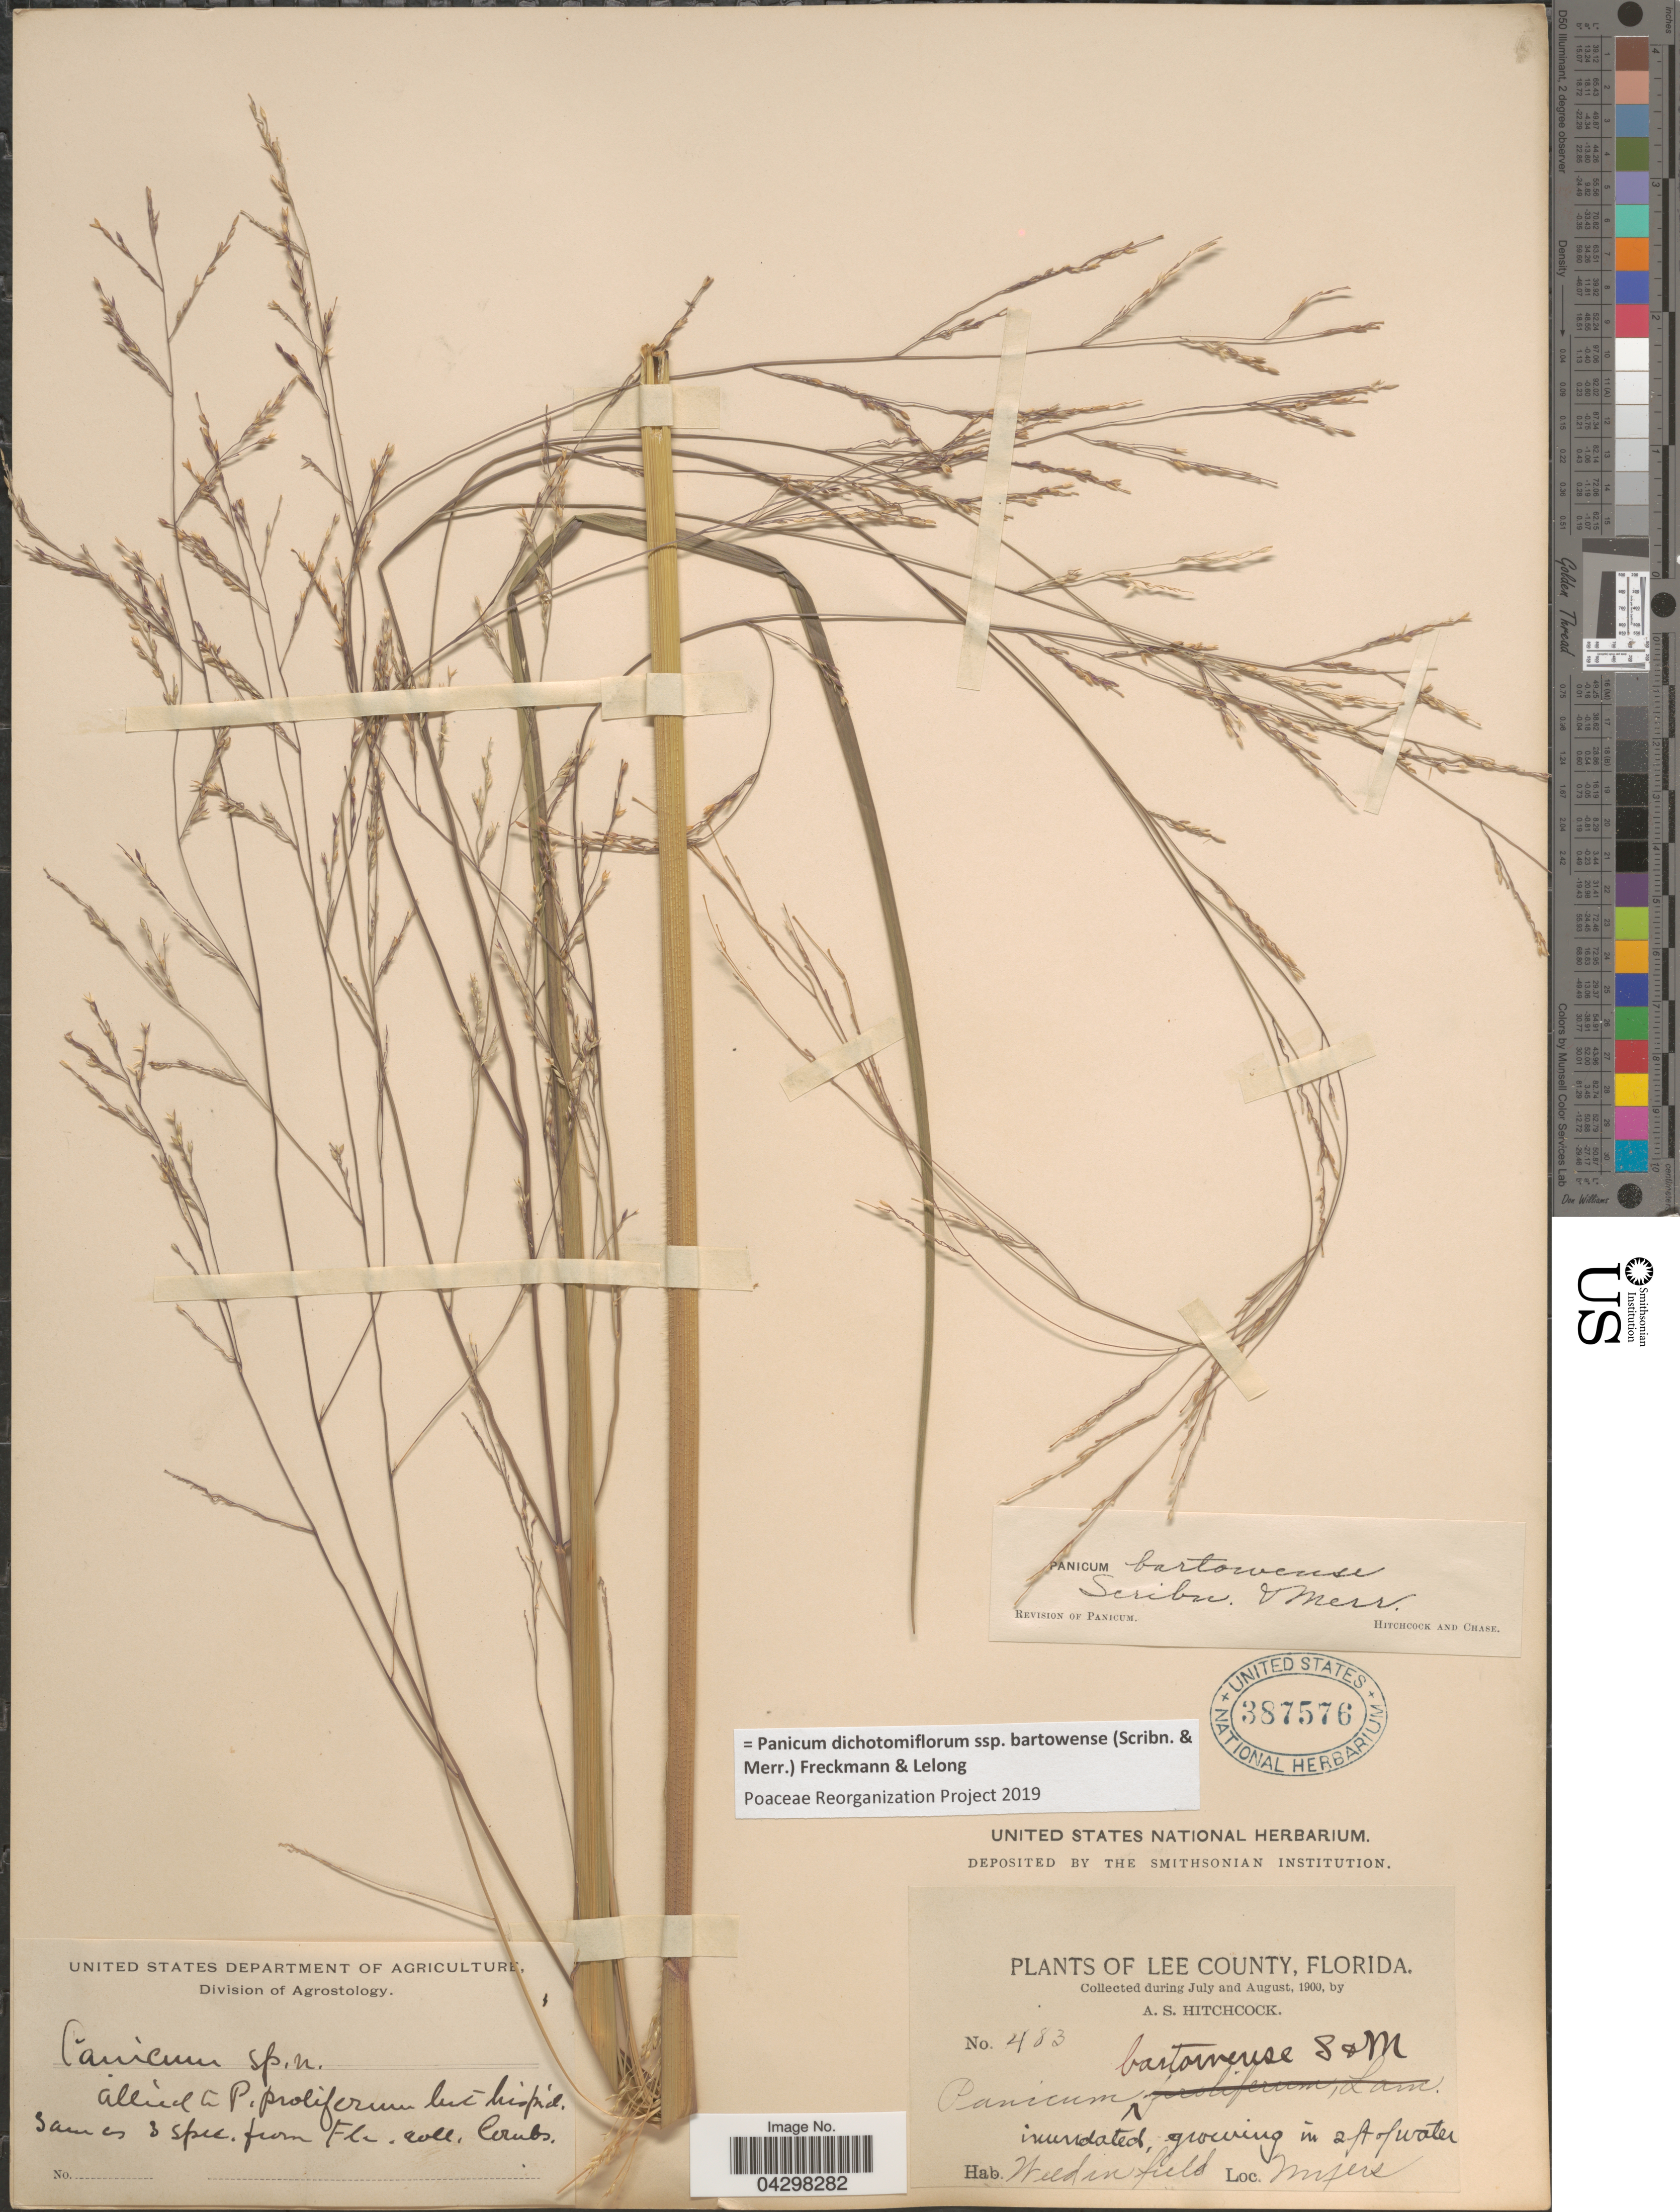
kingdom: Plantae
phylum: Tracheophyta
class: Liliopsida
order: Poales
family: Poaceae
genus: Panicum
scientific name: Panicum dichotomiflorum subsp. bartowense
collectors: A. S. Hitchcock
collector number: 483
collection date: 1900-07/1900-08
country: United States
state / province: Florida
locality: Lee County. Inundated, growing in 2 ft of water. Weed in field. Myers.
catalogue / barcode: US 387576